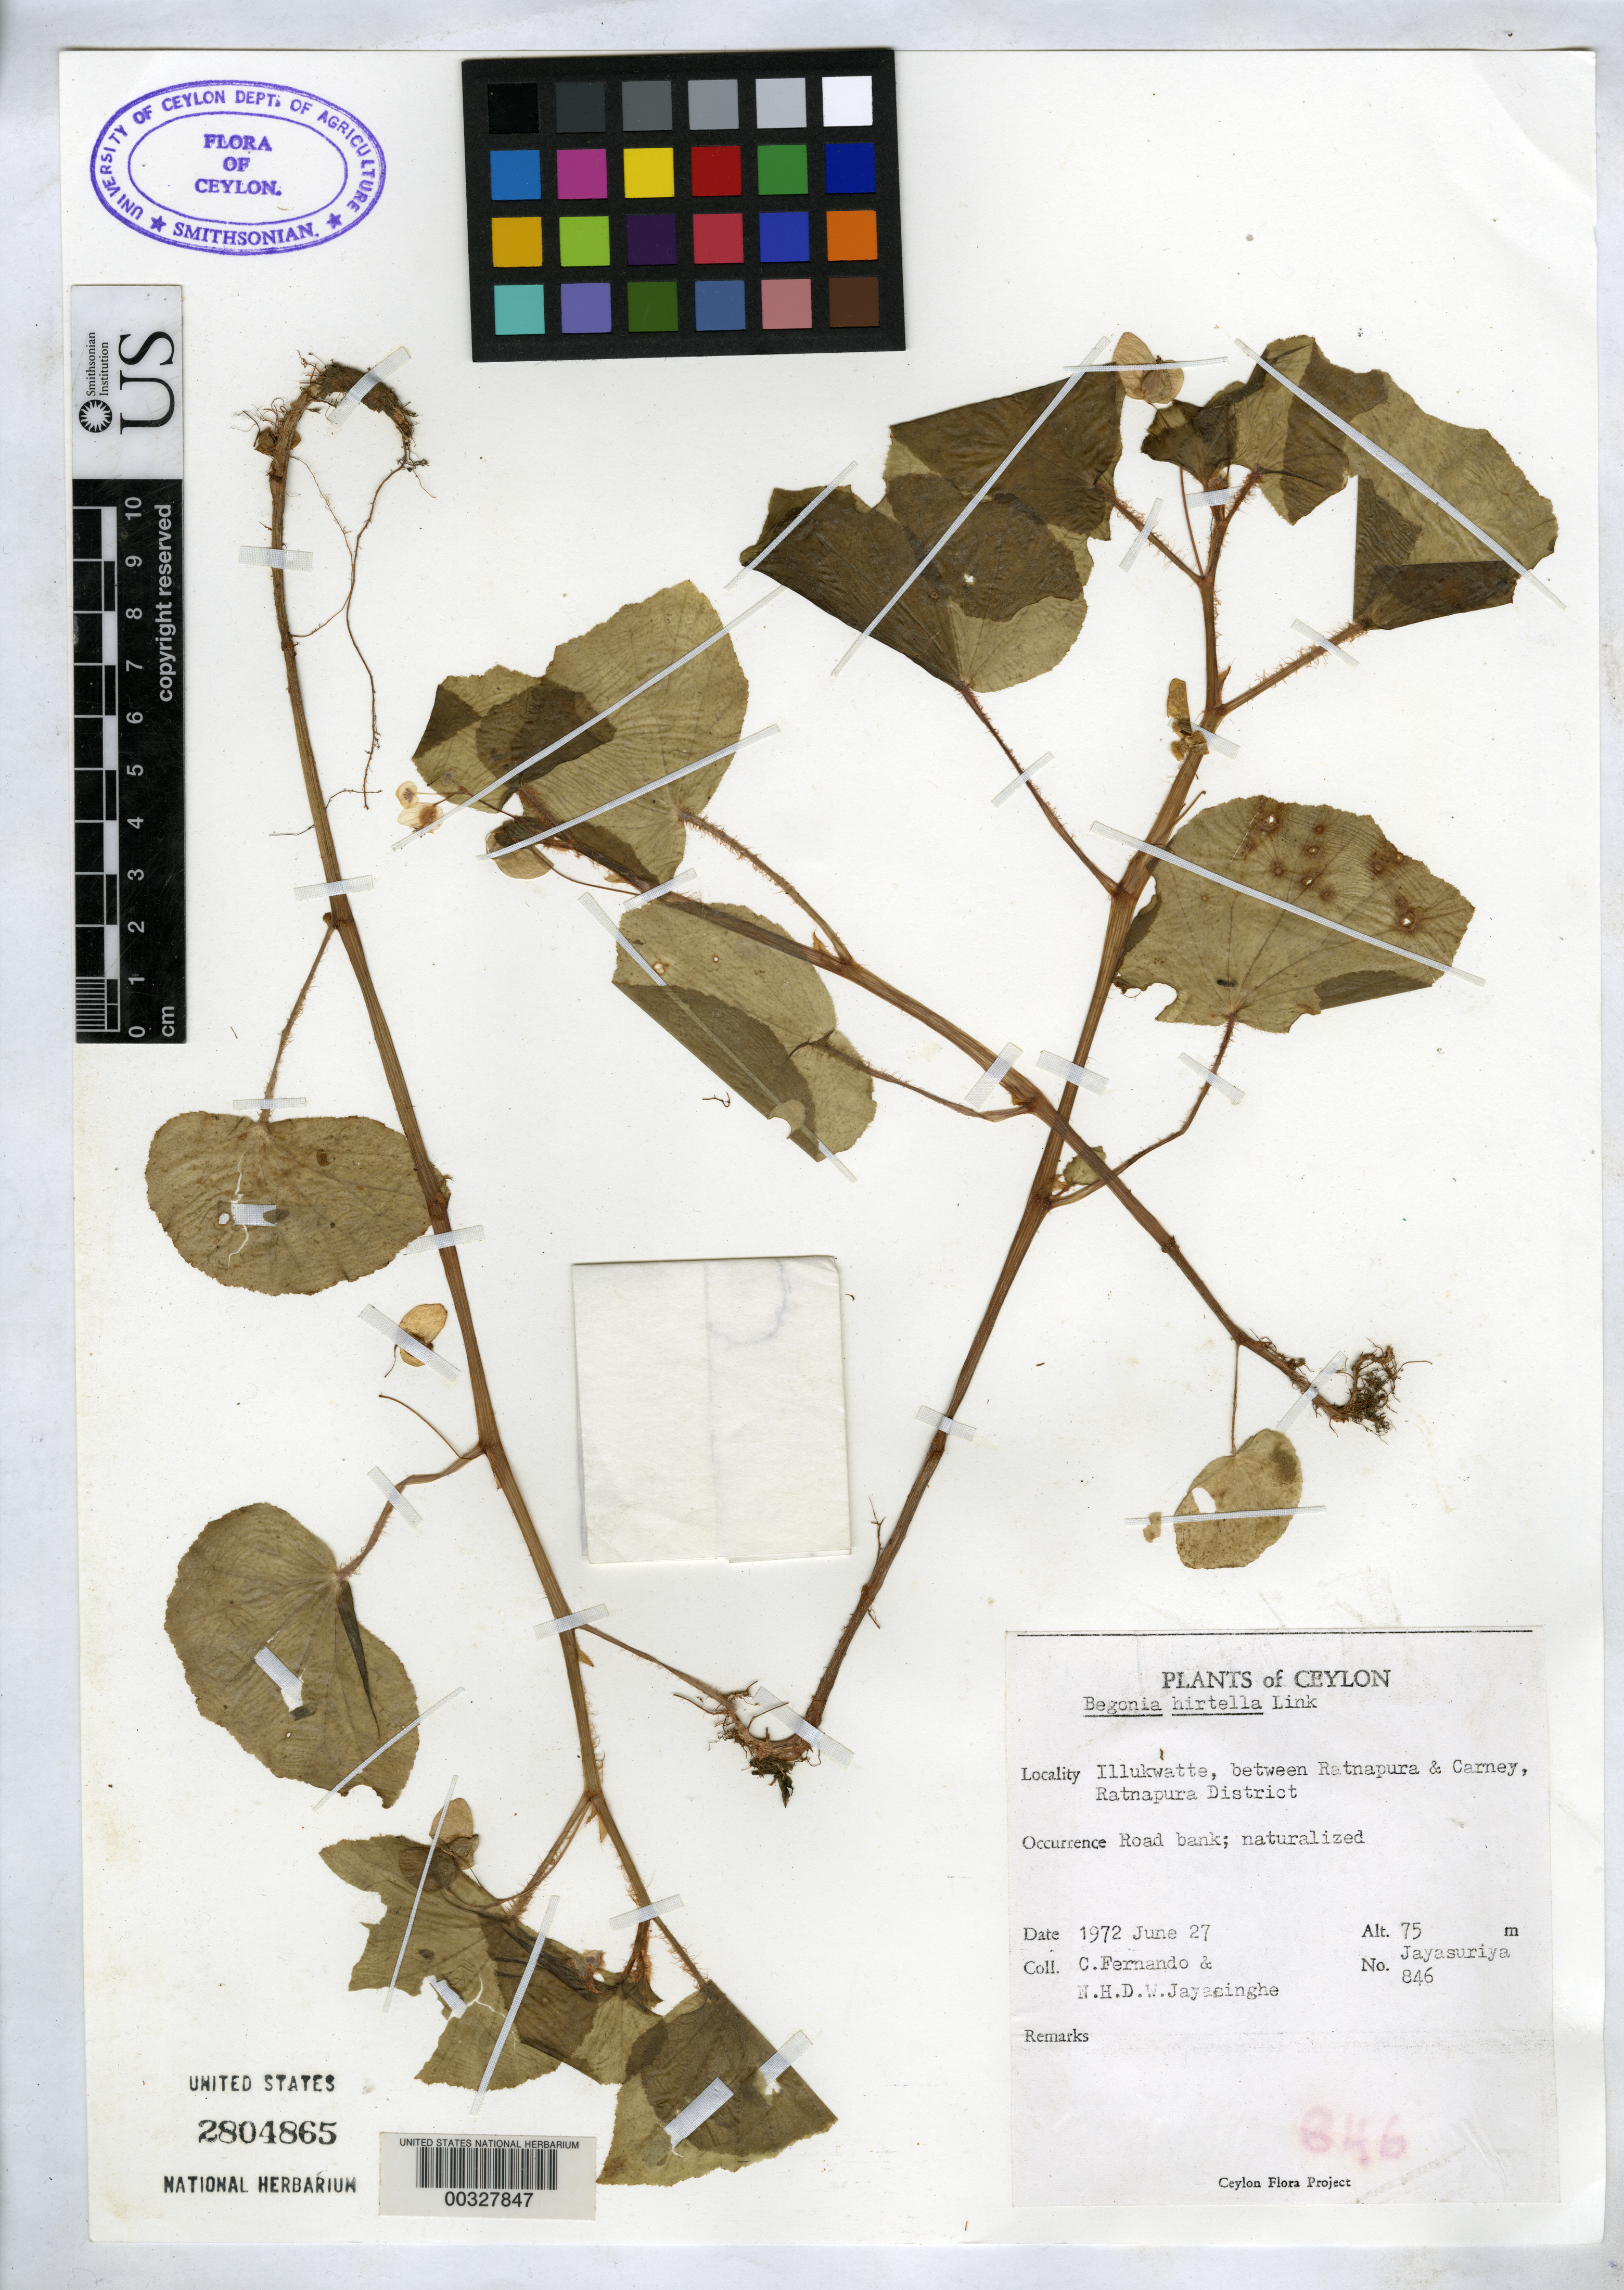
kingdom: Plantae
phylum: Tracheophyta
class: Magnoliopsida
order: Cucurbitales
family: Begoniaceae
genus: Begonia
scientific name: Begonia hirtella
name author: Link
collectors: A. H. Jayasuriya, C. Fernando & N. Jayasinghe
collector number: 846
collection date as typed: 27 Jun 1972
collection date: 1972-06-27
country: Sri Lanka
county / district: Ratnapura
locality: Illukwatte, between ratnapura & carney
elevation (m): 75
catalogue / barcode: US 2804865